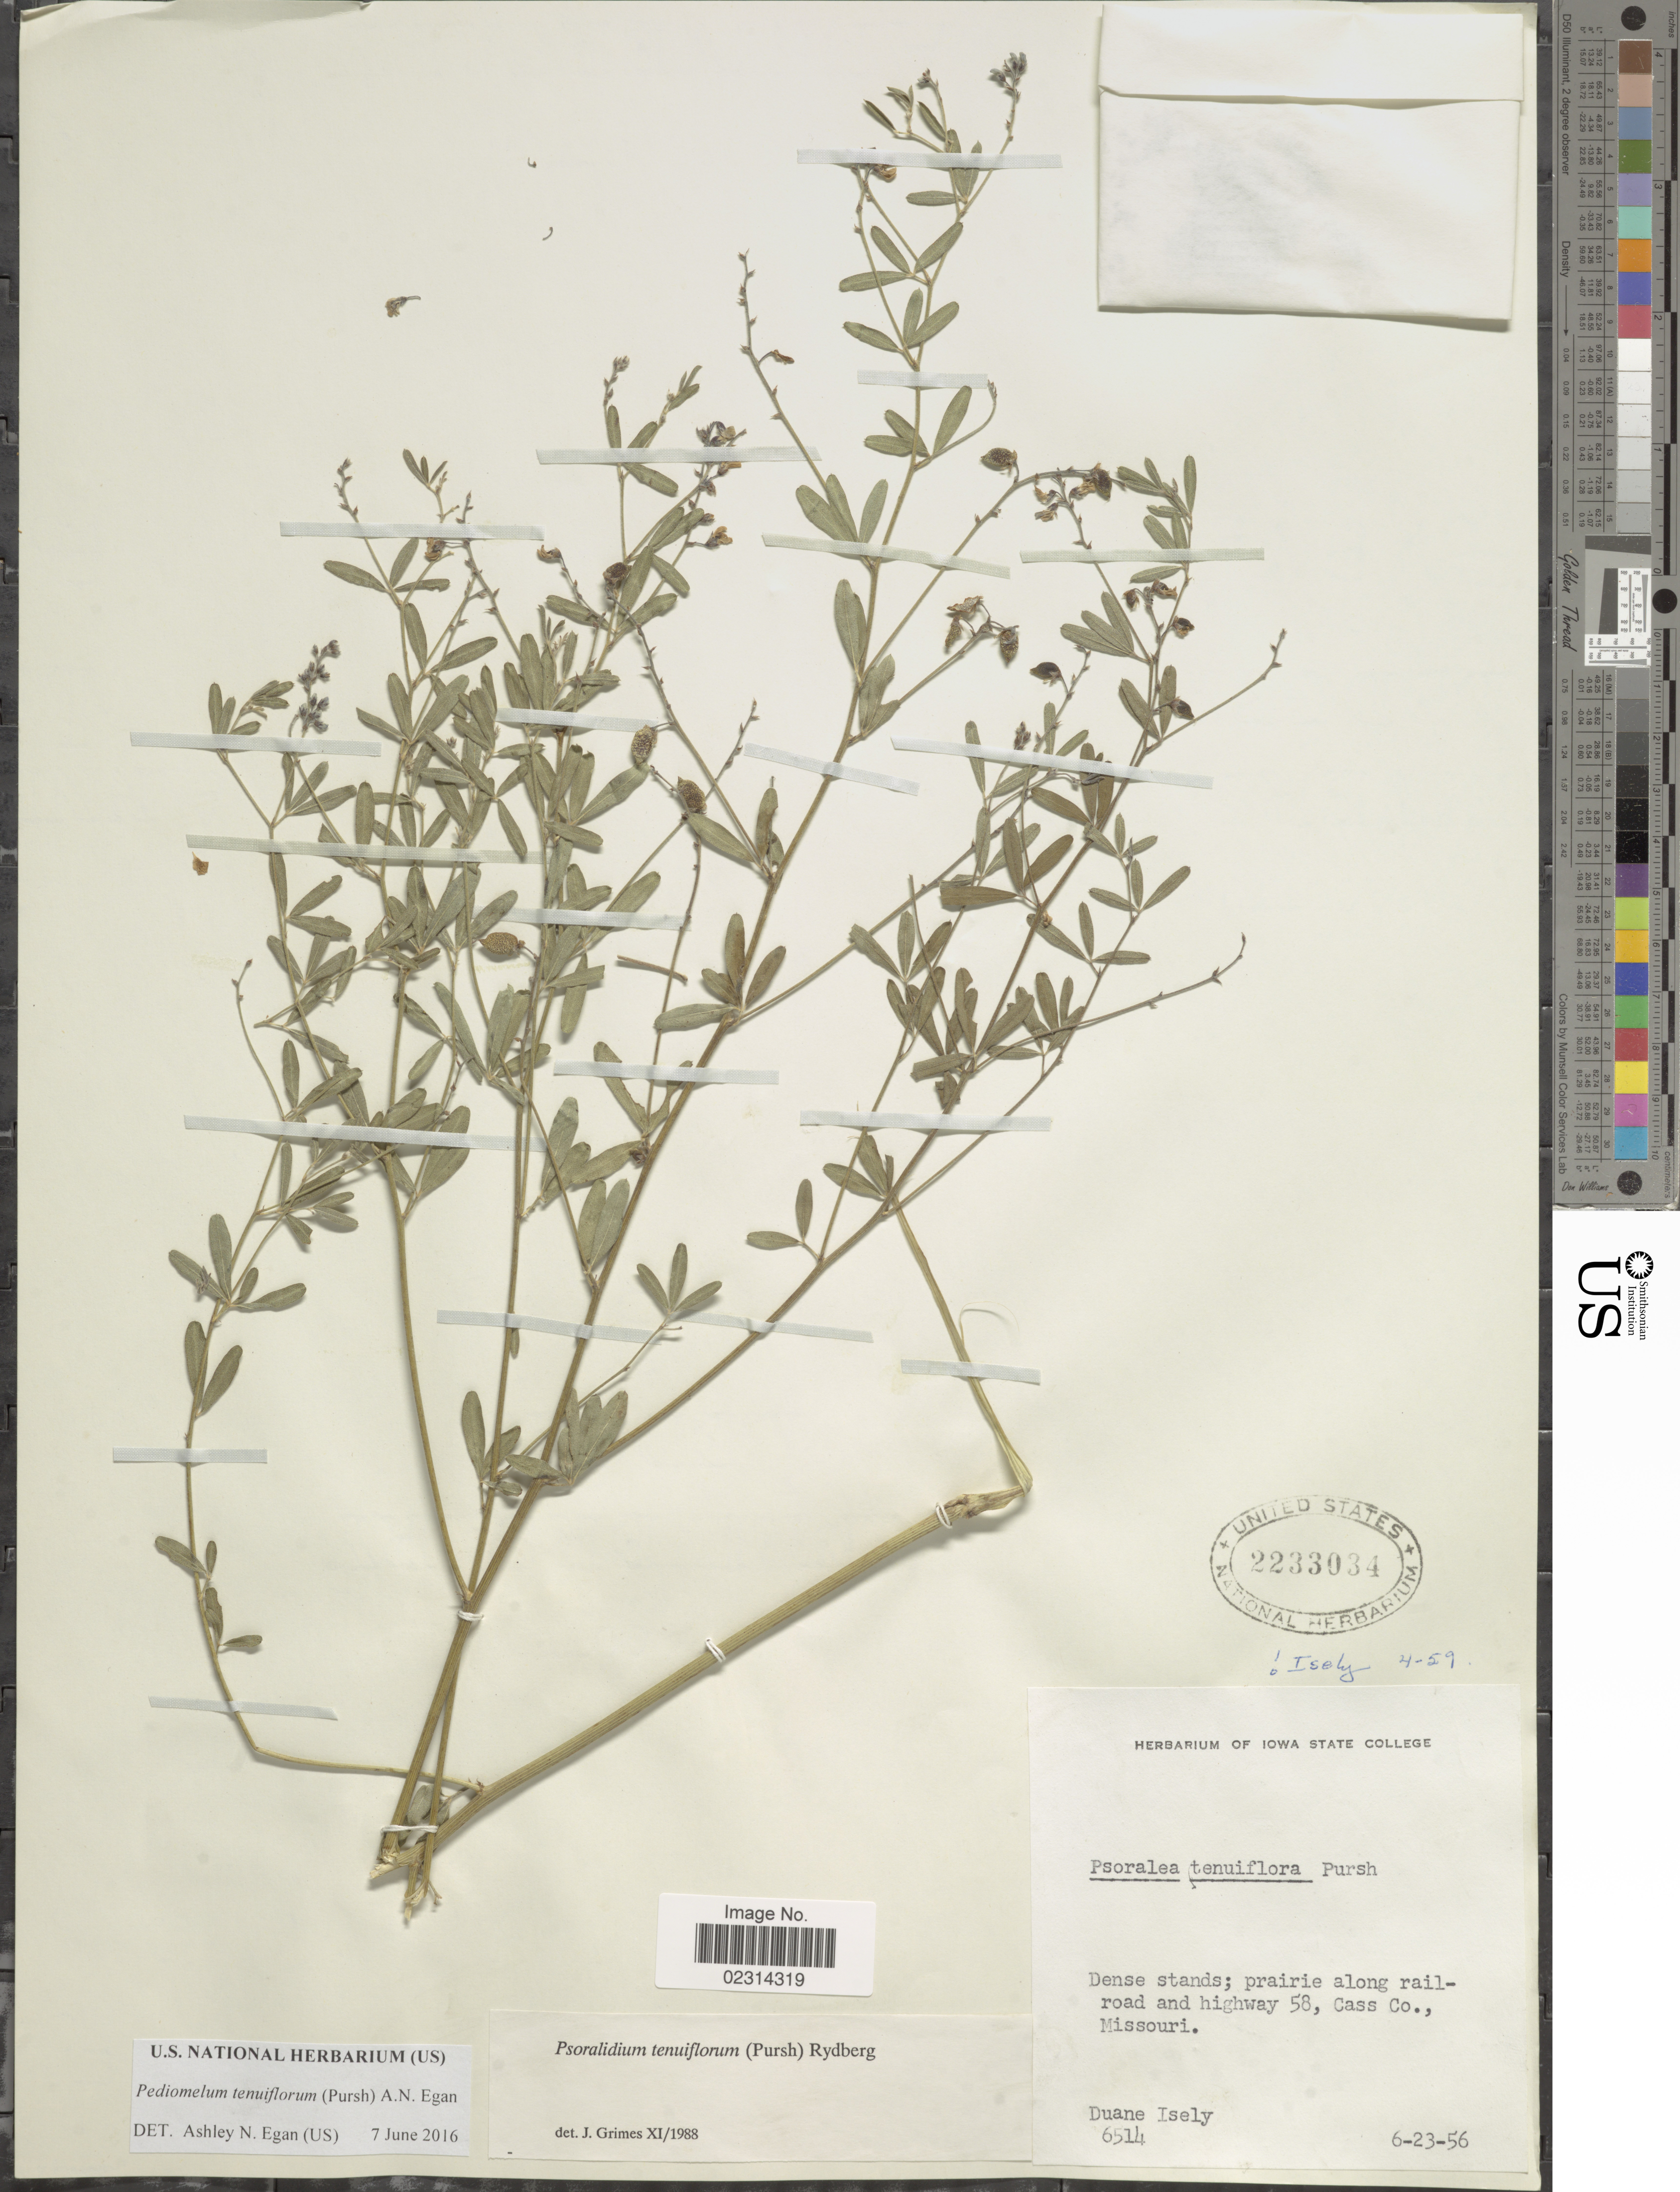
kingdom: Plantae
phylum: Tracheophyta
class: Magnoliopsida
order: Fabales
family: Fabaceae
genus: Psoralidium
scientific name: Psoralidium tenuiflorum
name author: (Pursh) Rydb.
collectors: D. Isely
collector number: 6514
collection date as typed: Transcribed d/m/y: 23/6/56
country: United States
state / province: Missouri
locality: Along railroad and highway 58, Cass Co.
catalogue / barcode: US 2233034